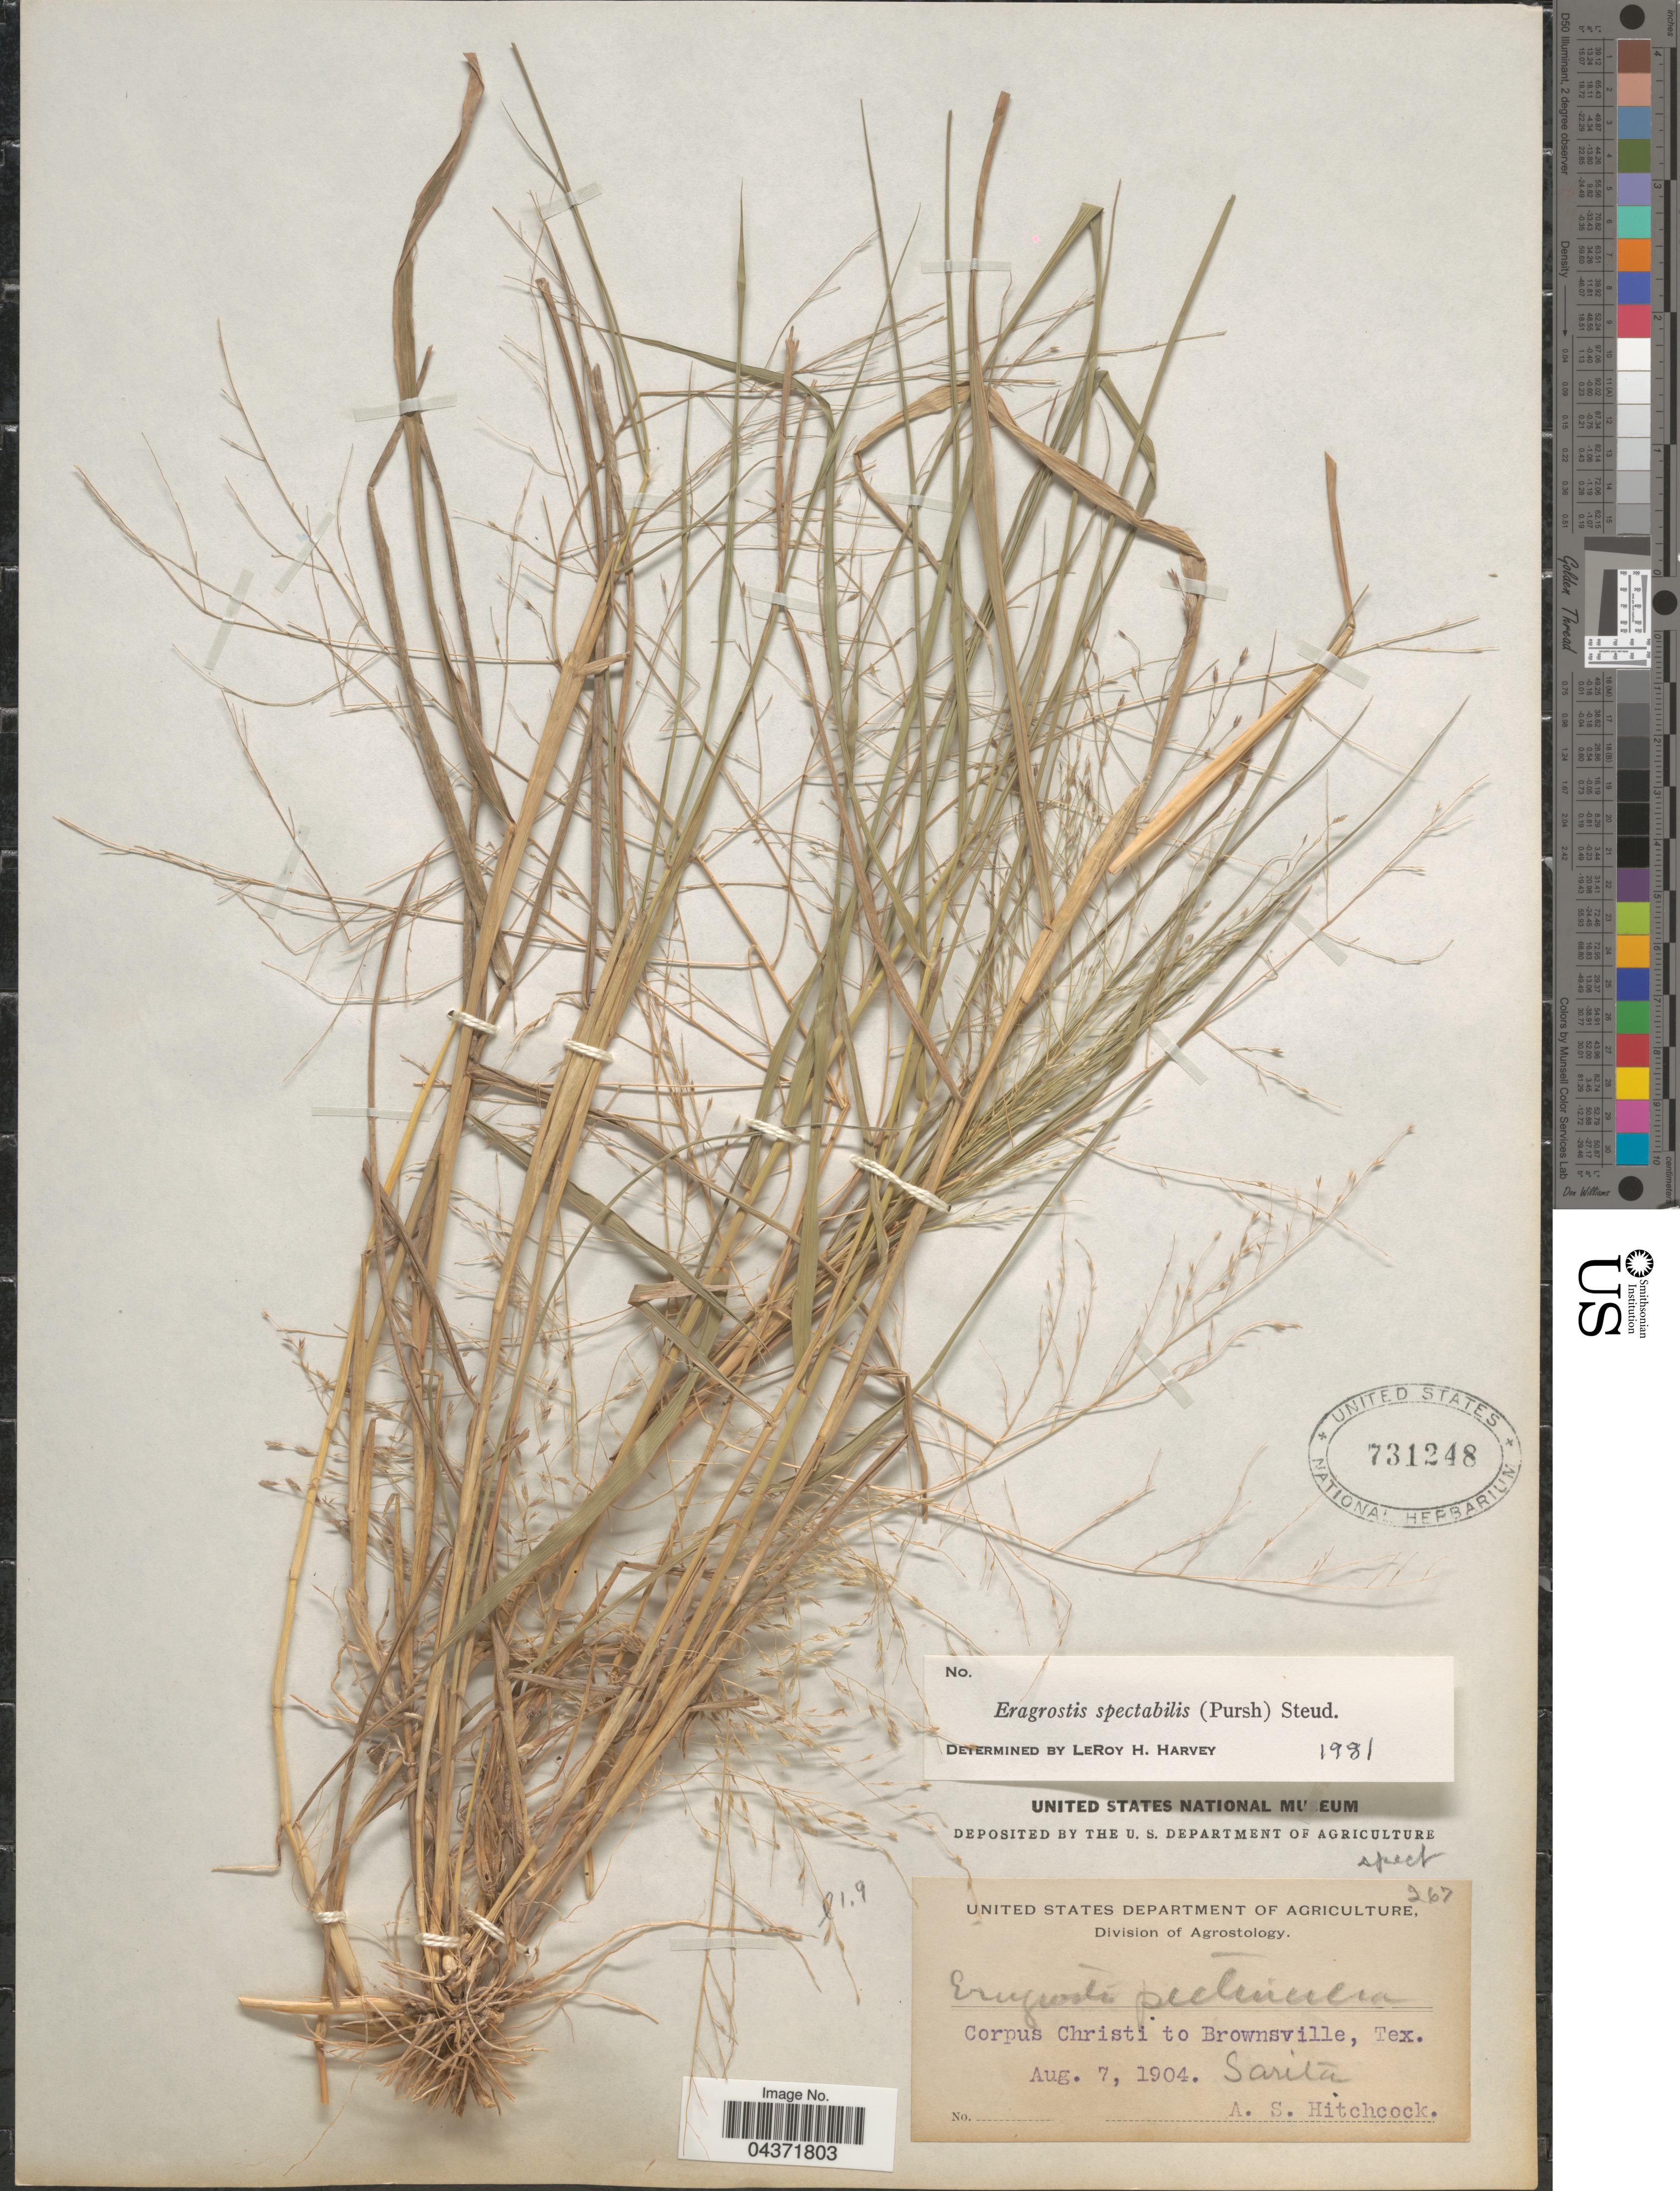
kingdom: Plantae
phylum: Tracheophyta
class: Liliopsida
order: Poales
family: Poaceae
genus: Eragrostis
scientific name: Eragrostis spectabilis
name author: (Pursh) Steud.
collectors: A. S. Hitchcock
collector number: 267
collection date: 1904-08-07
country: United States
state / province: Texas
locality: Corpus Christi to Brownsville. Sarita.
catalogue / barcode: US 731248